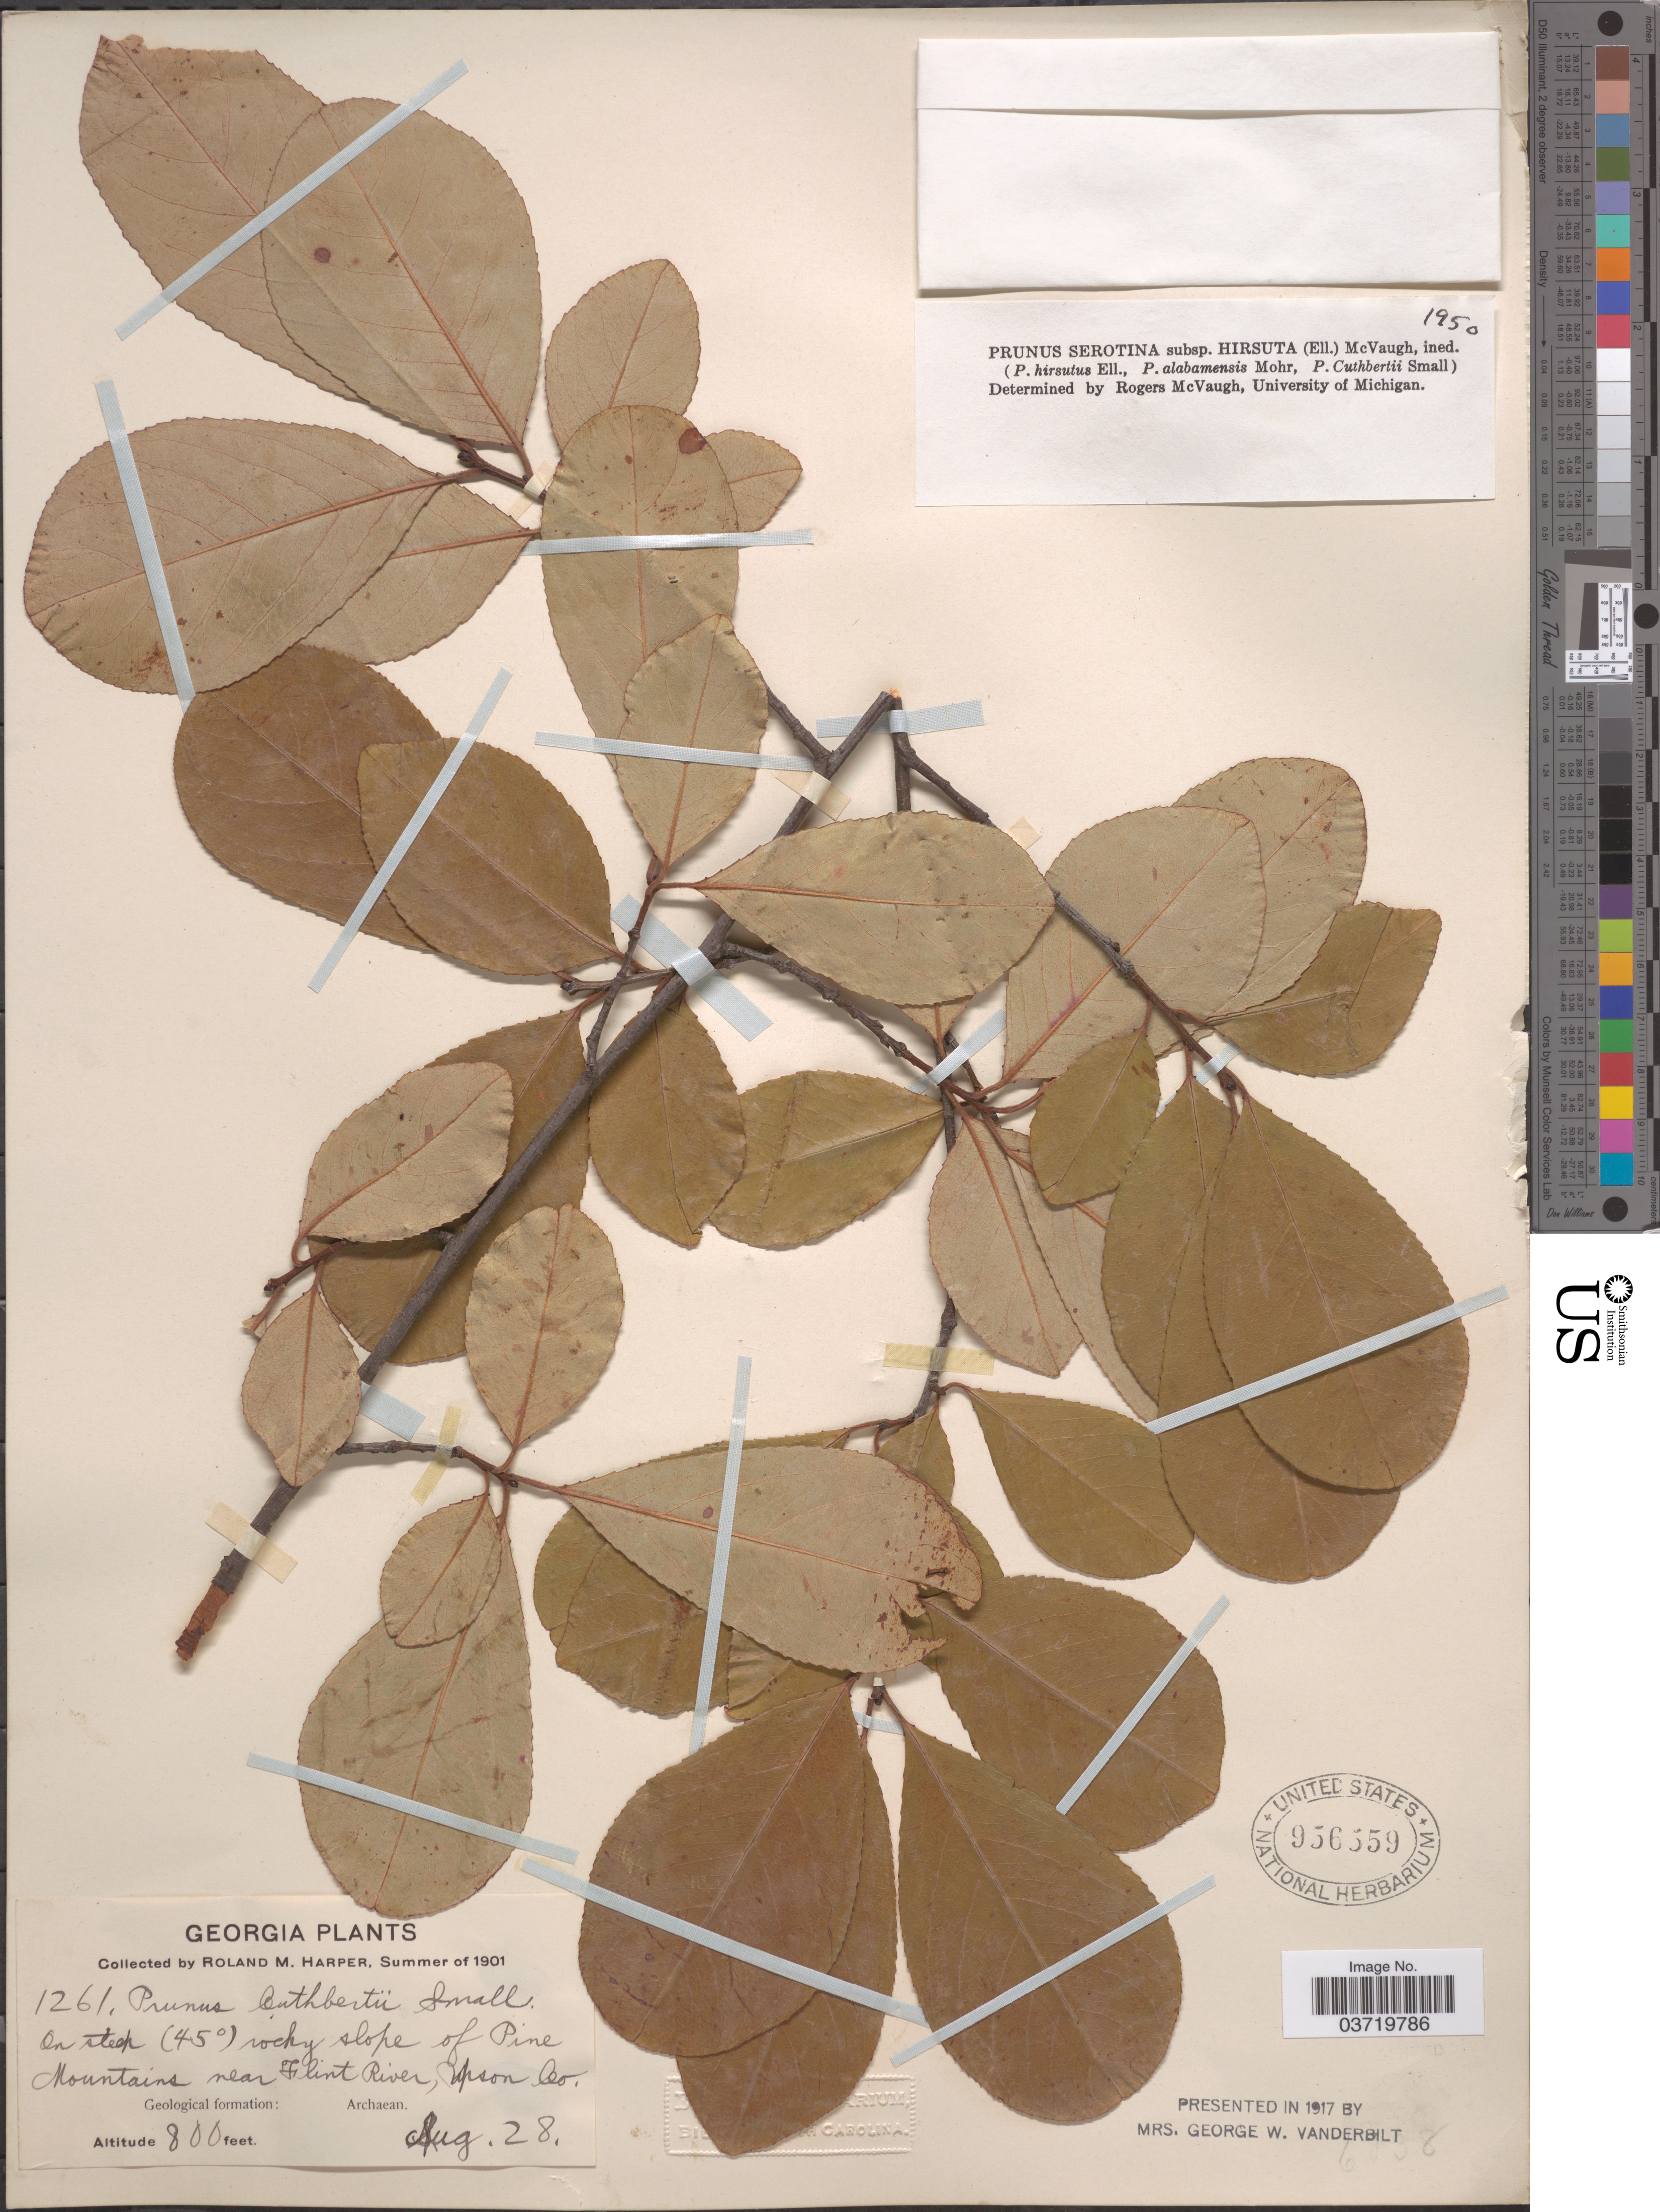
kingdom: Plantae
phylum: Tracheophyta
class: Magnoliopsida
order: Rosales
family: Rosaceae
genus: Prunus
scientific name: Prunus serotina var. serotina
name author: Ehrh.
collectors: R. M. Harper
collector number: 1261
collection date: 1901-08-28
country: United States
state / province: Georgia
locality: Pine Mountains near Flint River, Upson Co.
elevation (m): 244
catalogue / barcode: US 956559